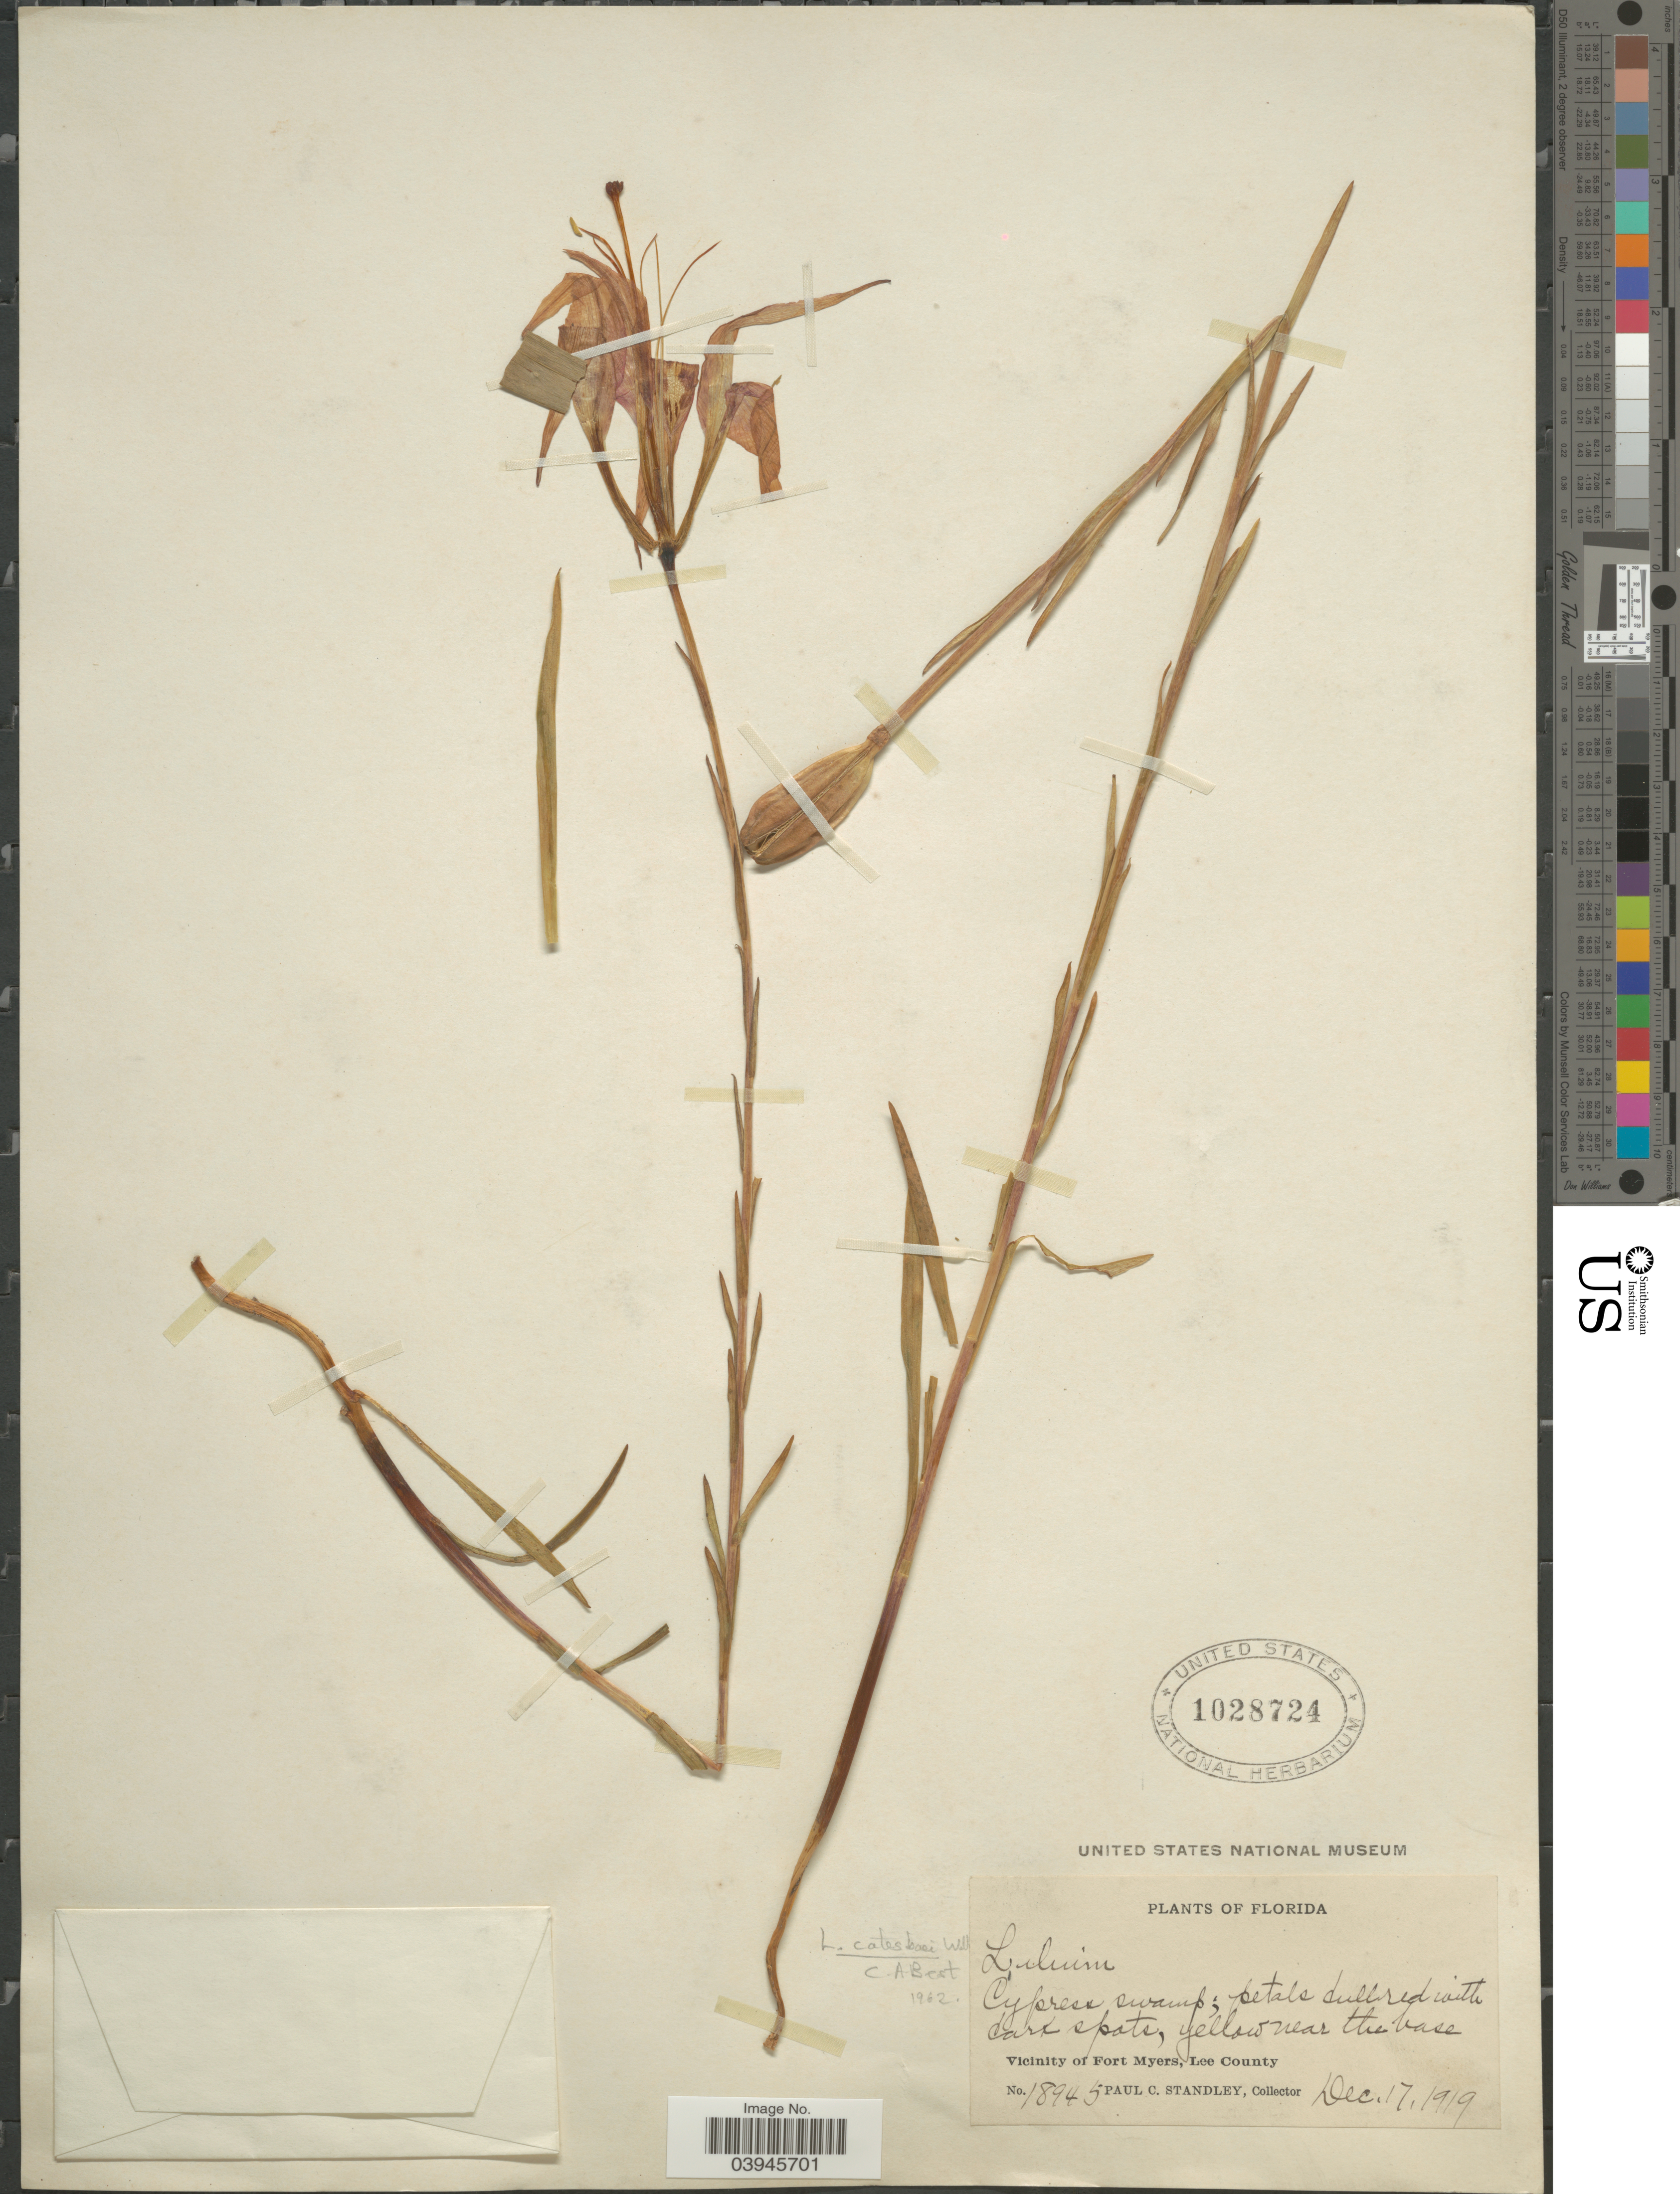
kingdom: Plantae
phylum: Tracheophyta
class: Liliopsida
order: Liliales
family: Liliaceae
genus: Lilium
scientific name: Lilium catesbaei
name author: Walter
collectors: P. C. Standley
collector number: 18945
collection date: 1919-12-17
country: United States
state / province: Florida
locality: Vicinity of Fort Myers, Lee County.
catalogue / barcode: US 1028724